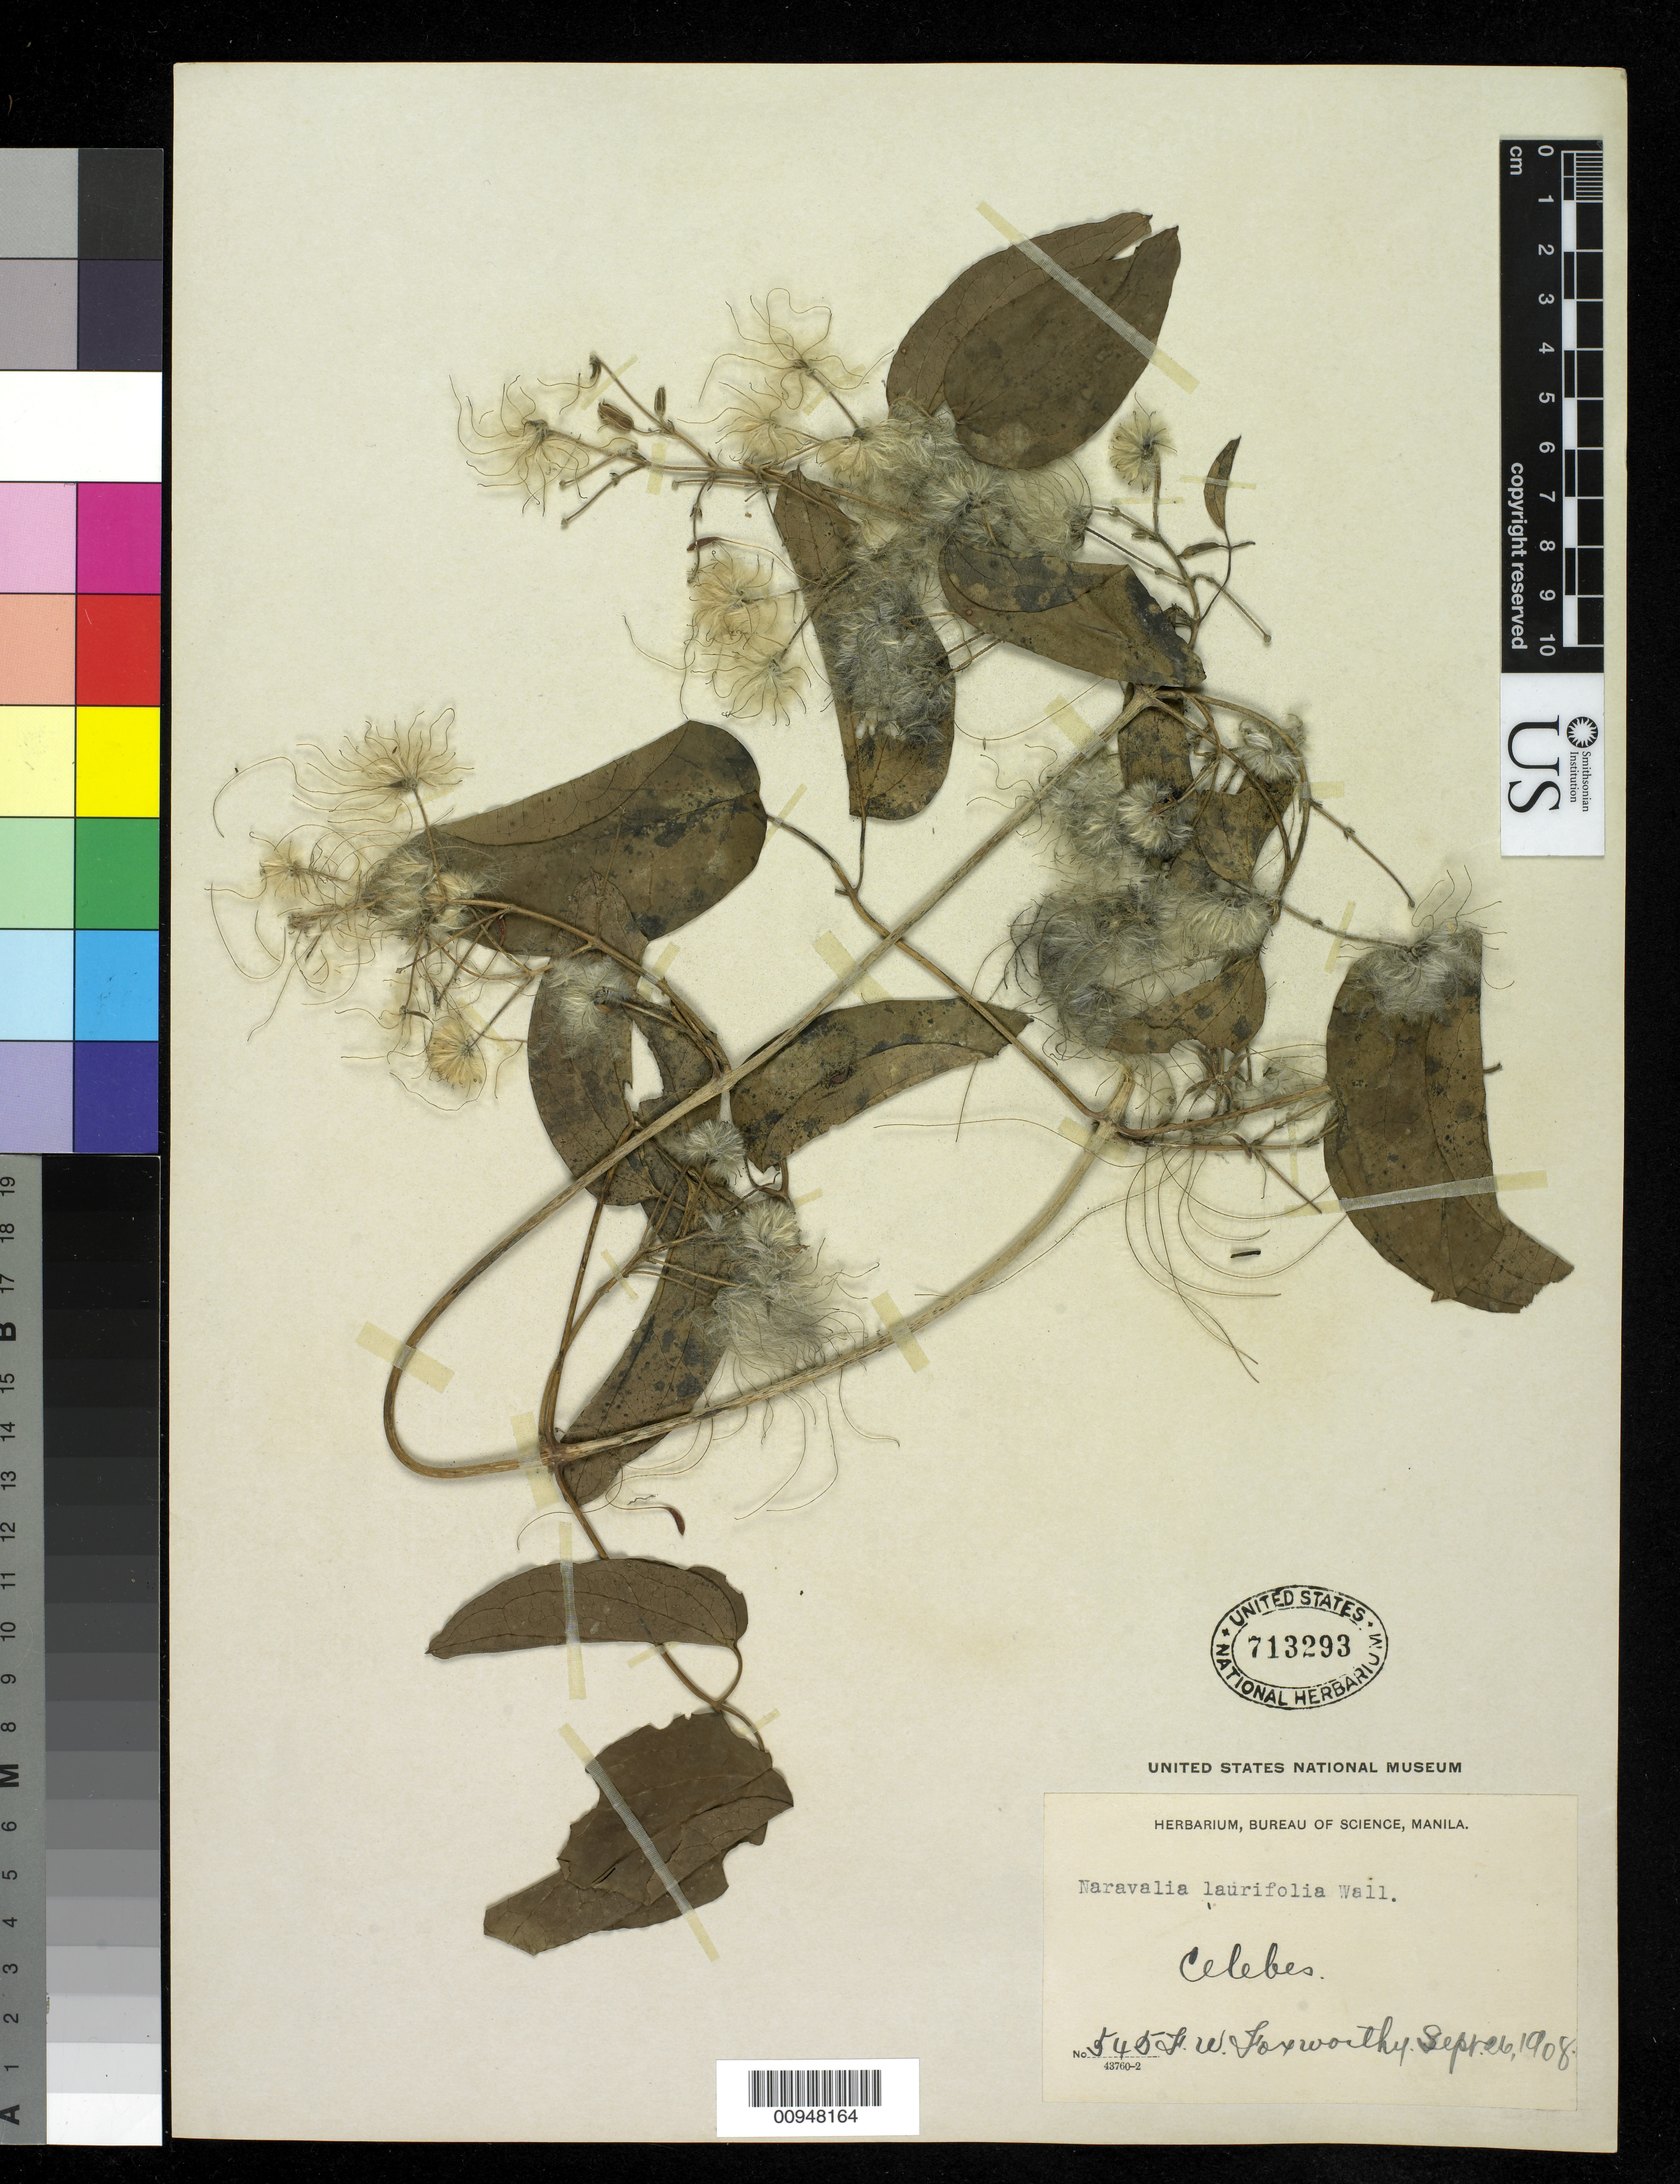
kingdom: Plantae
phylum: Tracheophyta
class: Magnoliopsida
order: Ranunculales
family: Ranunculaceae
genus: Clematis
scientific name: Clematis laurifolia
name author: Wall. ex Hook. f.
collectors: F. W. Foxworthy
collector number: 540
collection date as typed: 26 Sep 1908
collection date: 1908-09-26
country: Indonesia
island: Sulawesi [Celebes]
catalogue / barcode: US 713293